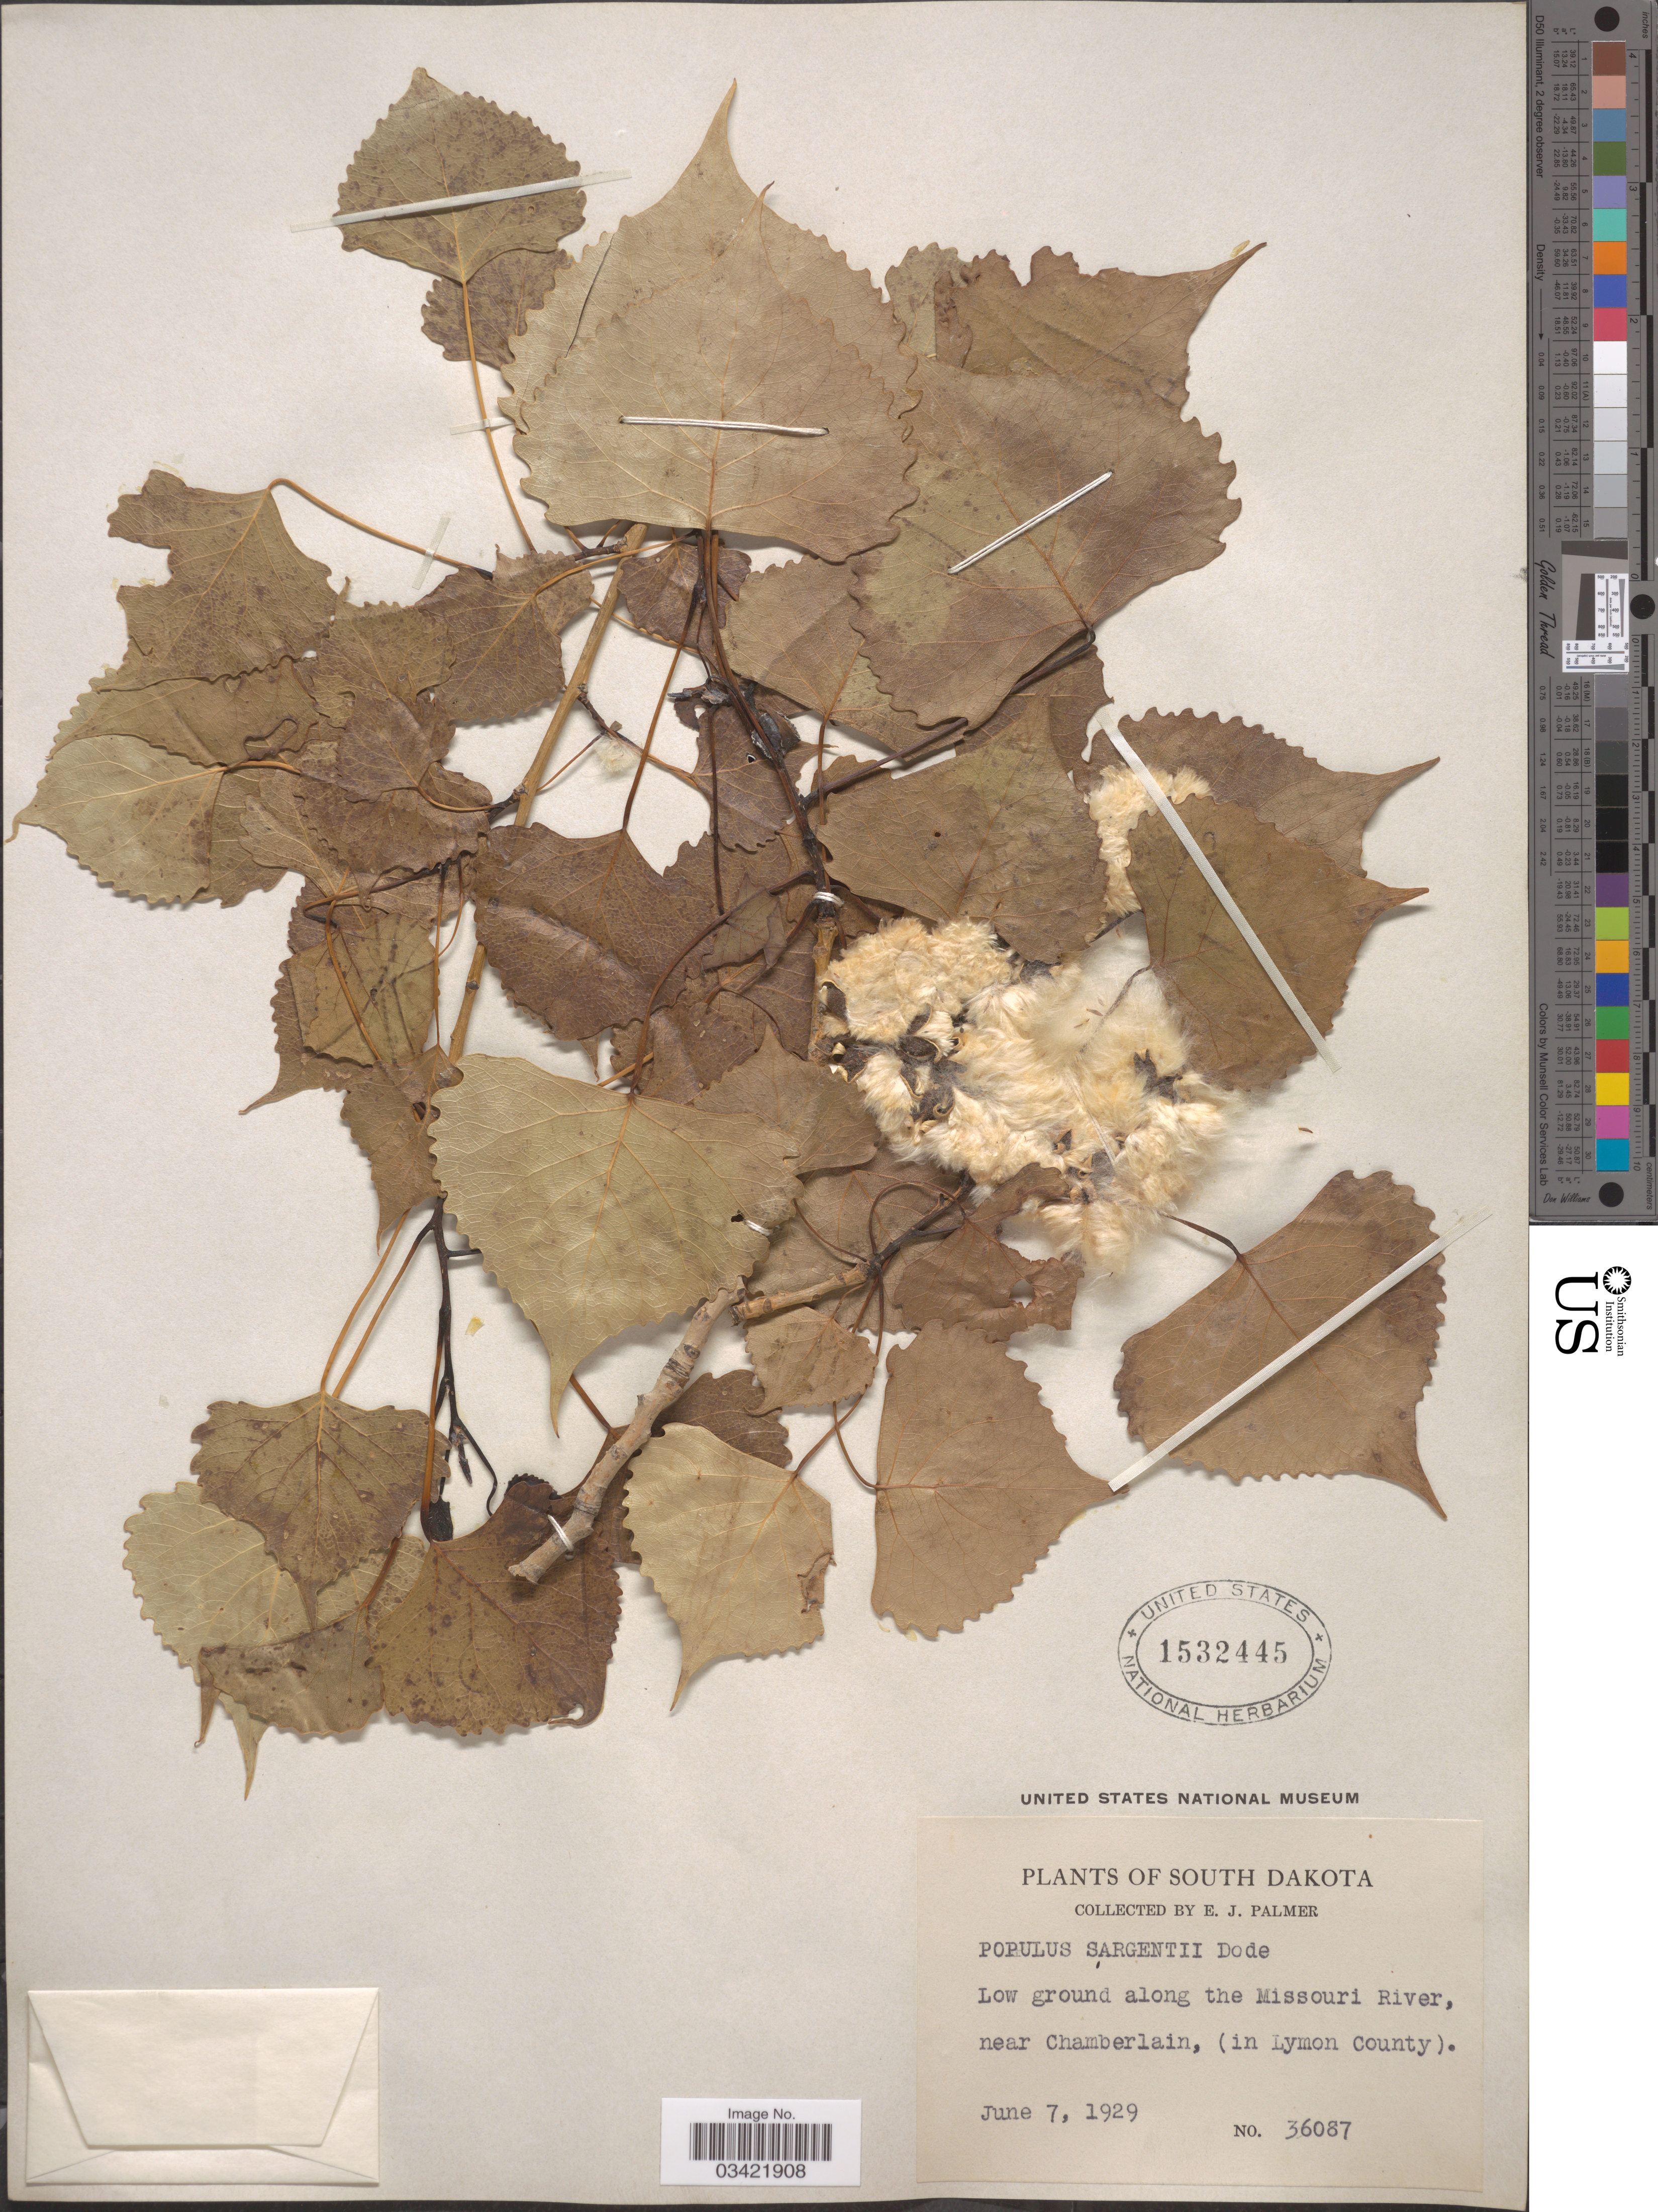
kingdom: Plantae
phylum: Tracheophyta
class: Magnoliopsida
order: Malpighiales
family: Salicaceae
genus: Populus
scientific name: Populus deltoides subsp. monilifera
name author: (Aiton) Eckenw.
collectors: E. J. Palmer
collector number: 36087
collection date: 1929-06-07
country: United States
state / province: South Dakota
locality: Low ground along the Missouri River, near Chamberlain, (in Lymon County).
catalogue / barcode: US 1532445